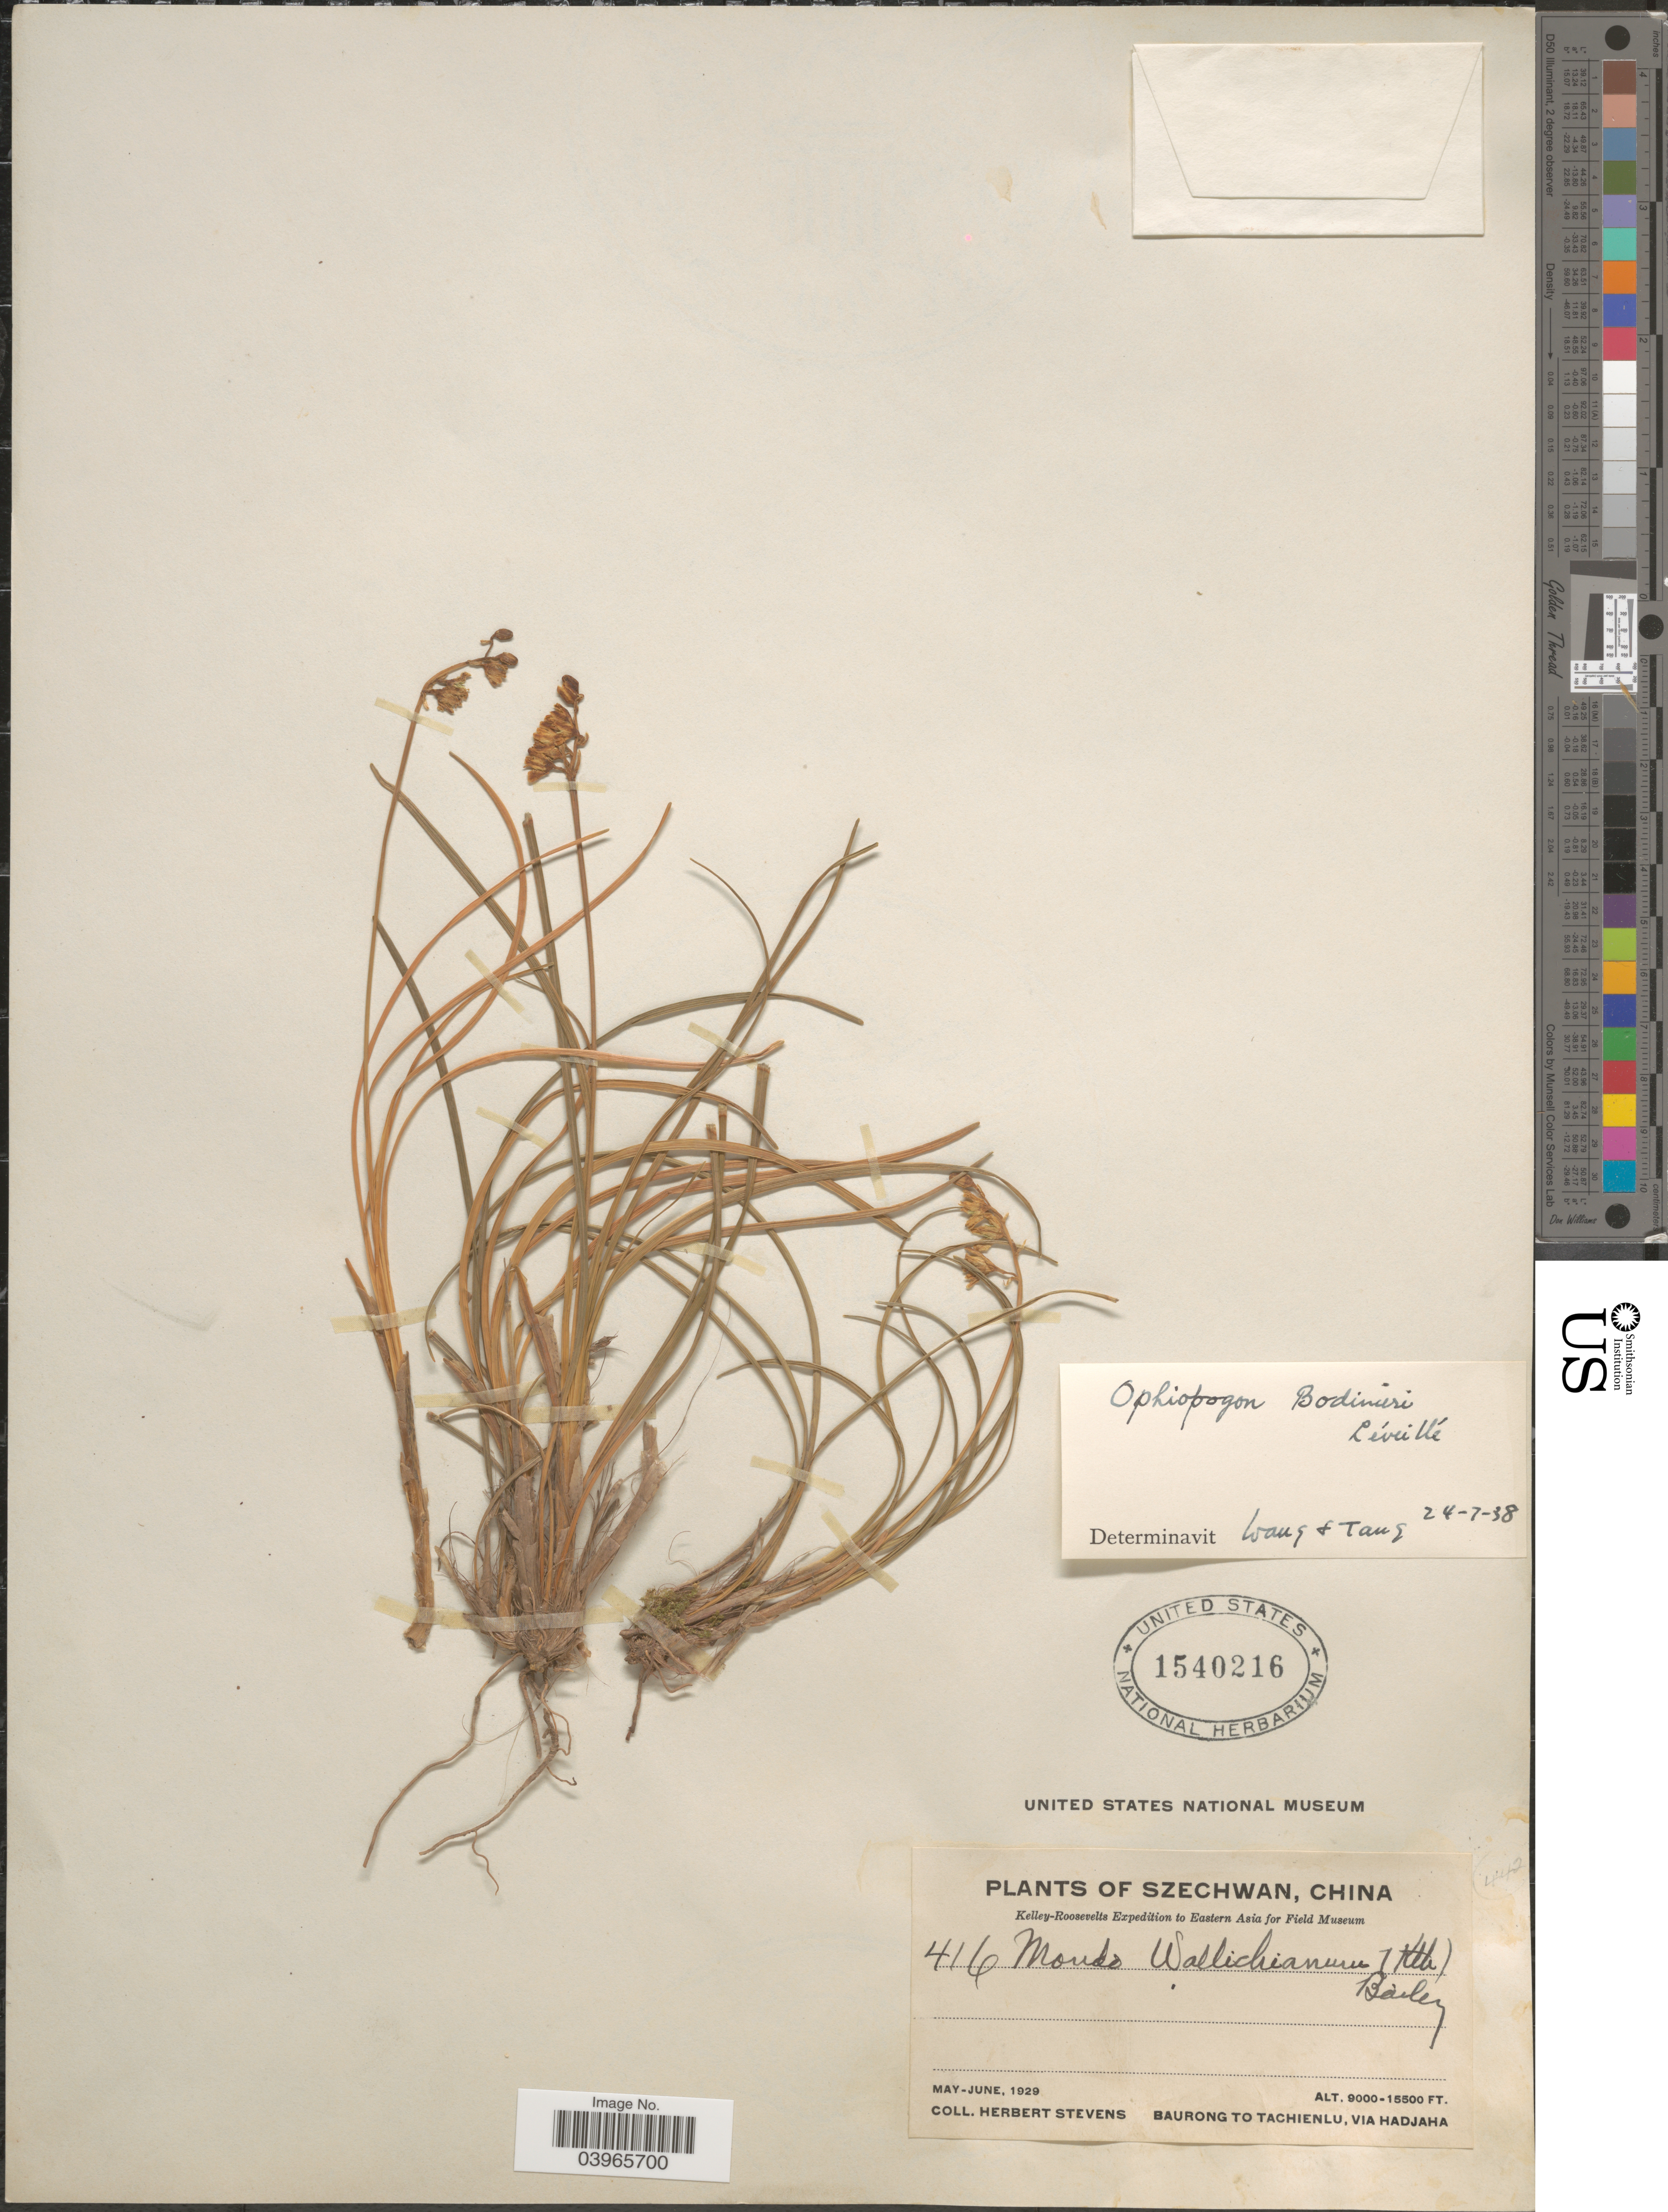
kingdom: Plantae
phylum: Tracheophyta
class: Liliopsida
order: Asparagales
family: Asparagaceae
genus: Ophiopogon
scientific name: Ophiopogon bodinieri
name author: H. Lév.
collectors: H. Stevens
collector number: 416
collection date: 1929-05/1929-06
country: China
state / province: Sichuan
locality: Szechwan. Eastern Asia. Baurong to Tachienlu, via Hadjaha.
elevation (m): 2743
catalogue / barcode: US 1540216